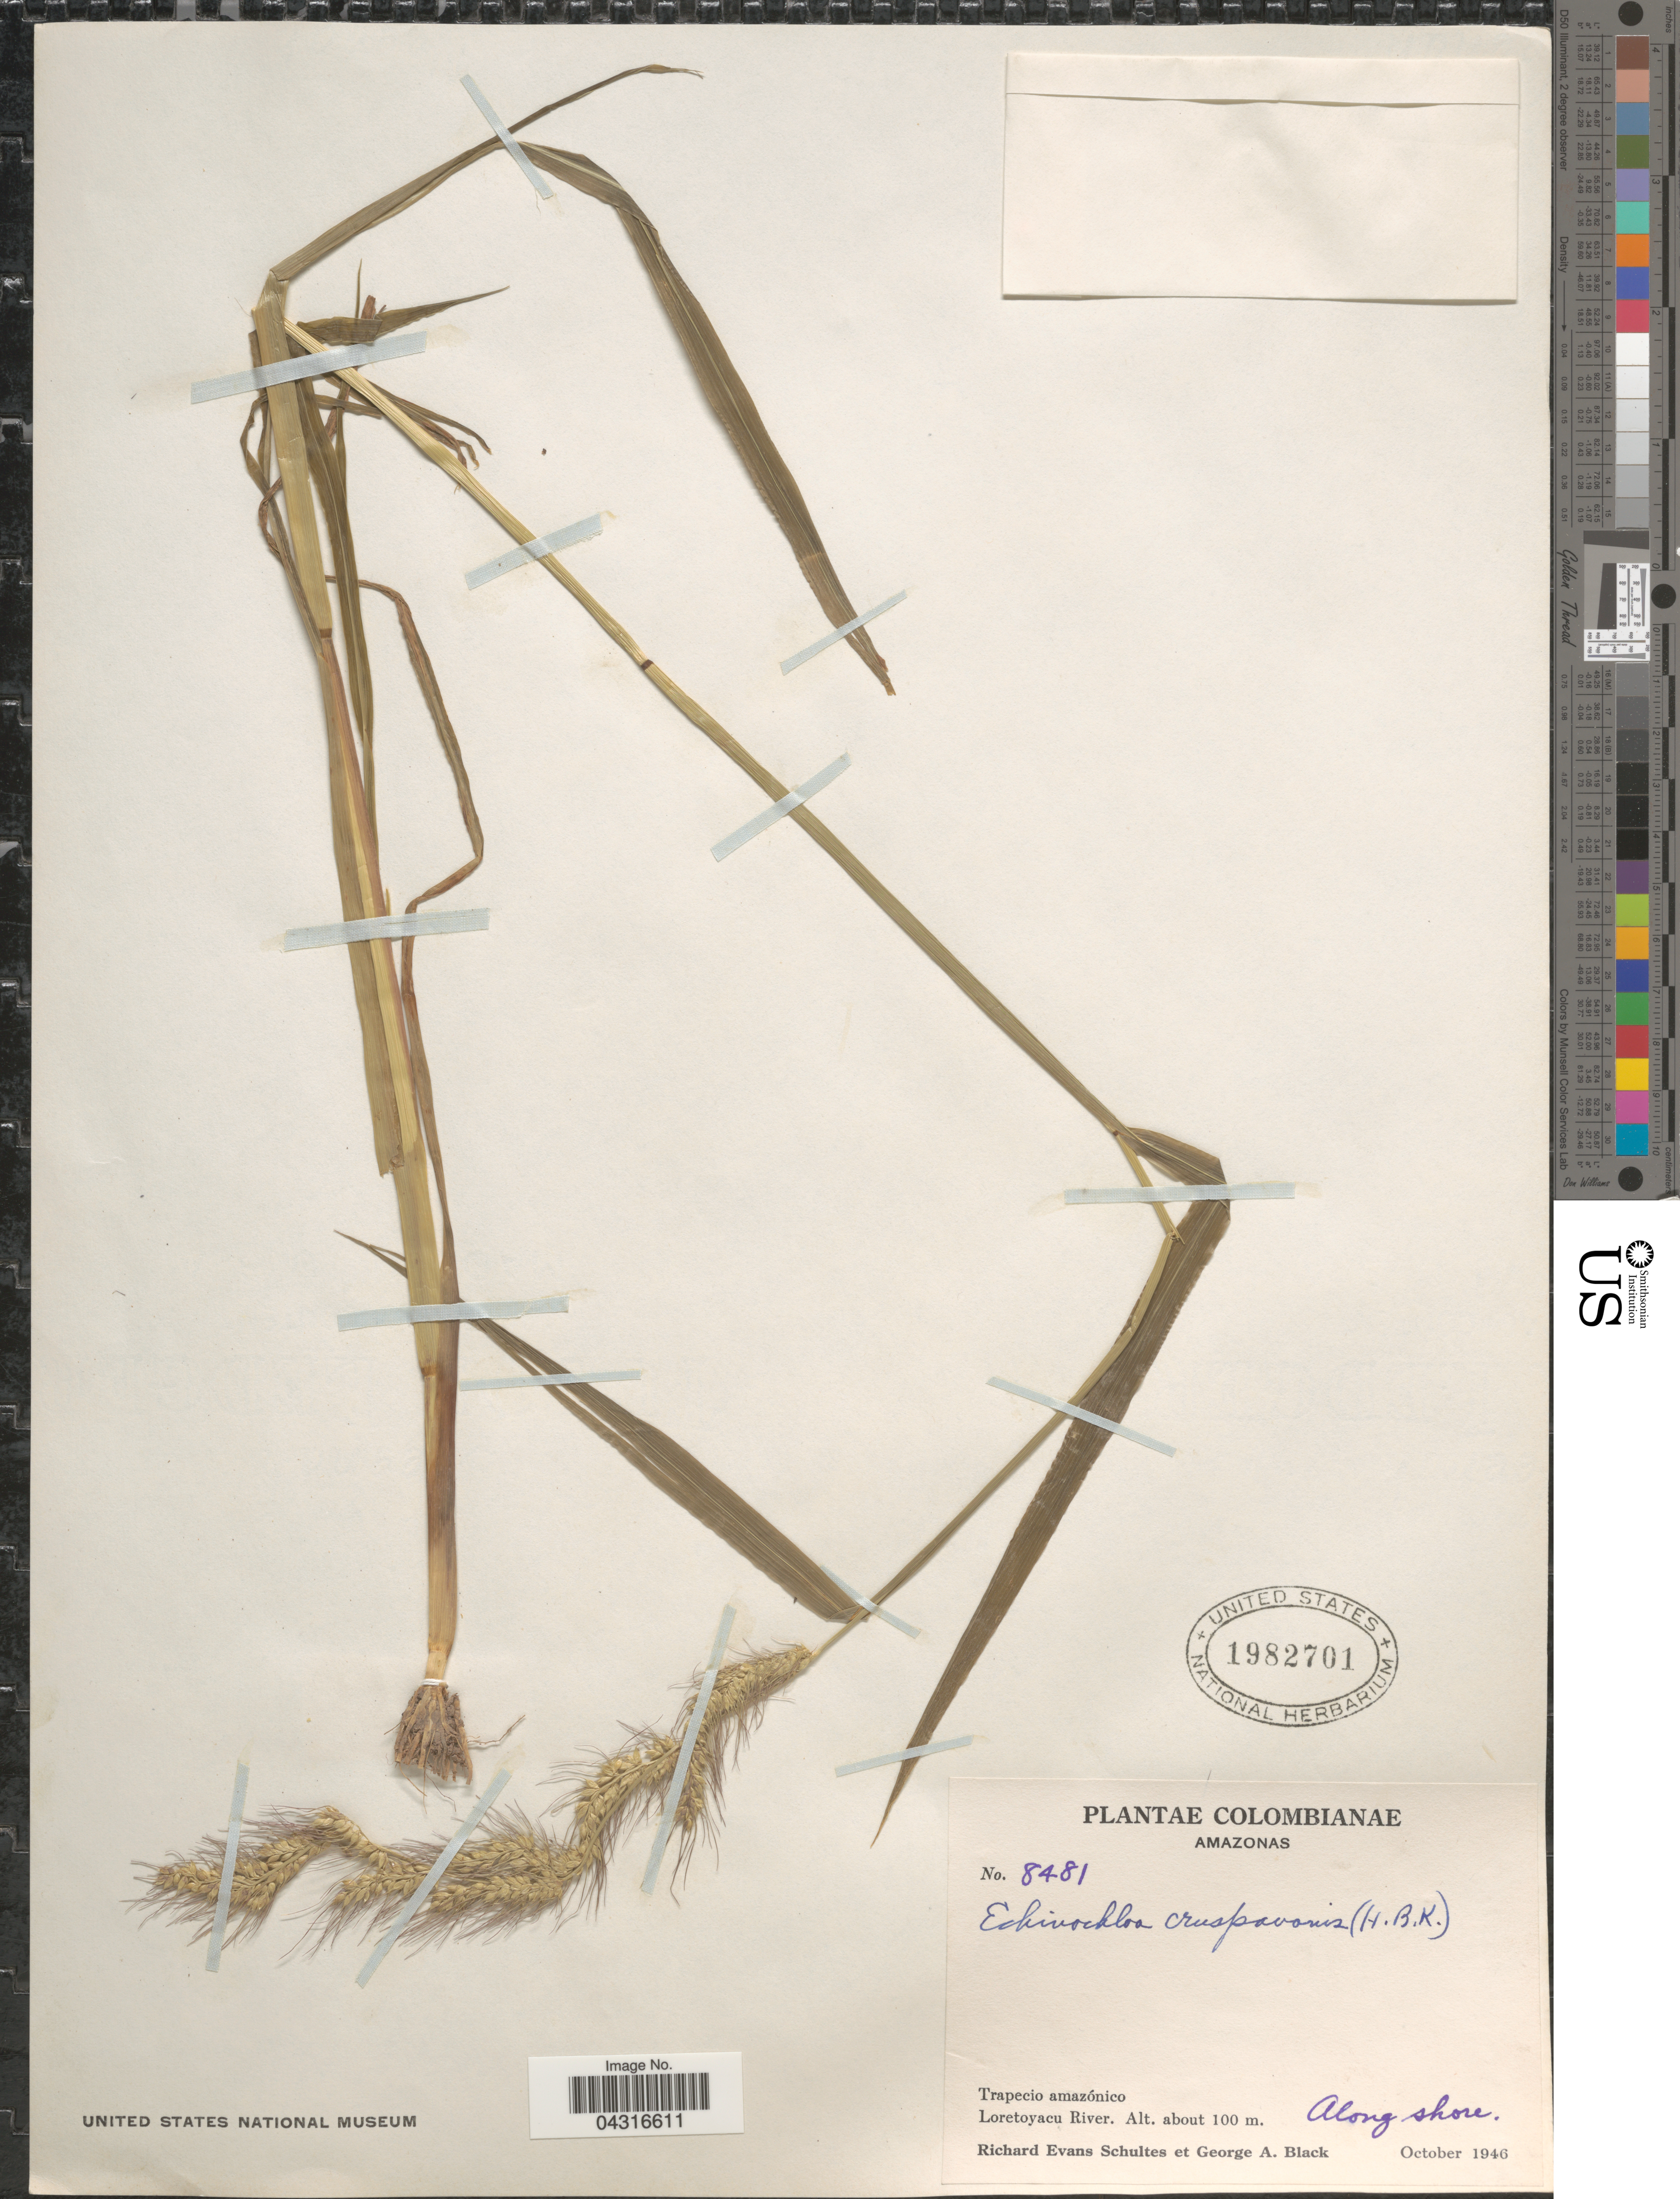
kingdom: Plantae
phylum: Tracheophyta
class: Liliopsida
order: Poales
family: Poaceae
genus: Echinochloa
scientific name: Echinochloa crus-pavonis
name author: (Kunth) Schult.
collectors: R. E. Schultes & G. A. Black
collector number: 8481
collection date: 1946-10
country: Colombia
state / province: Amazônas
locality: Trapecio amazónico. Loretoyacu River.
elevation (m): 100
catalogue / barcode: US 1982701